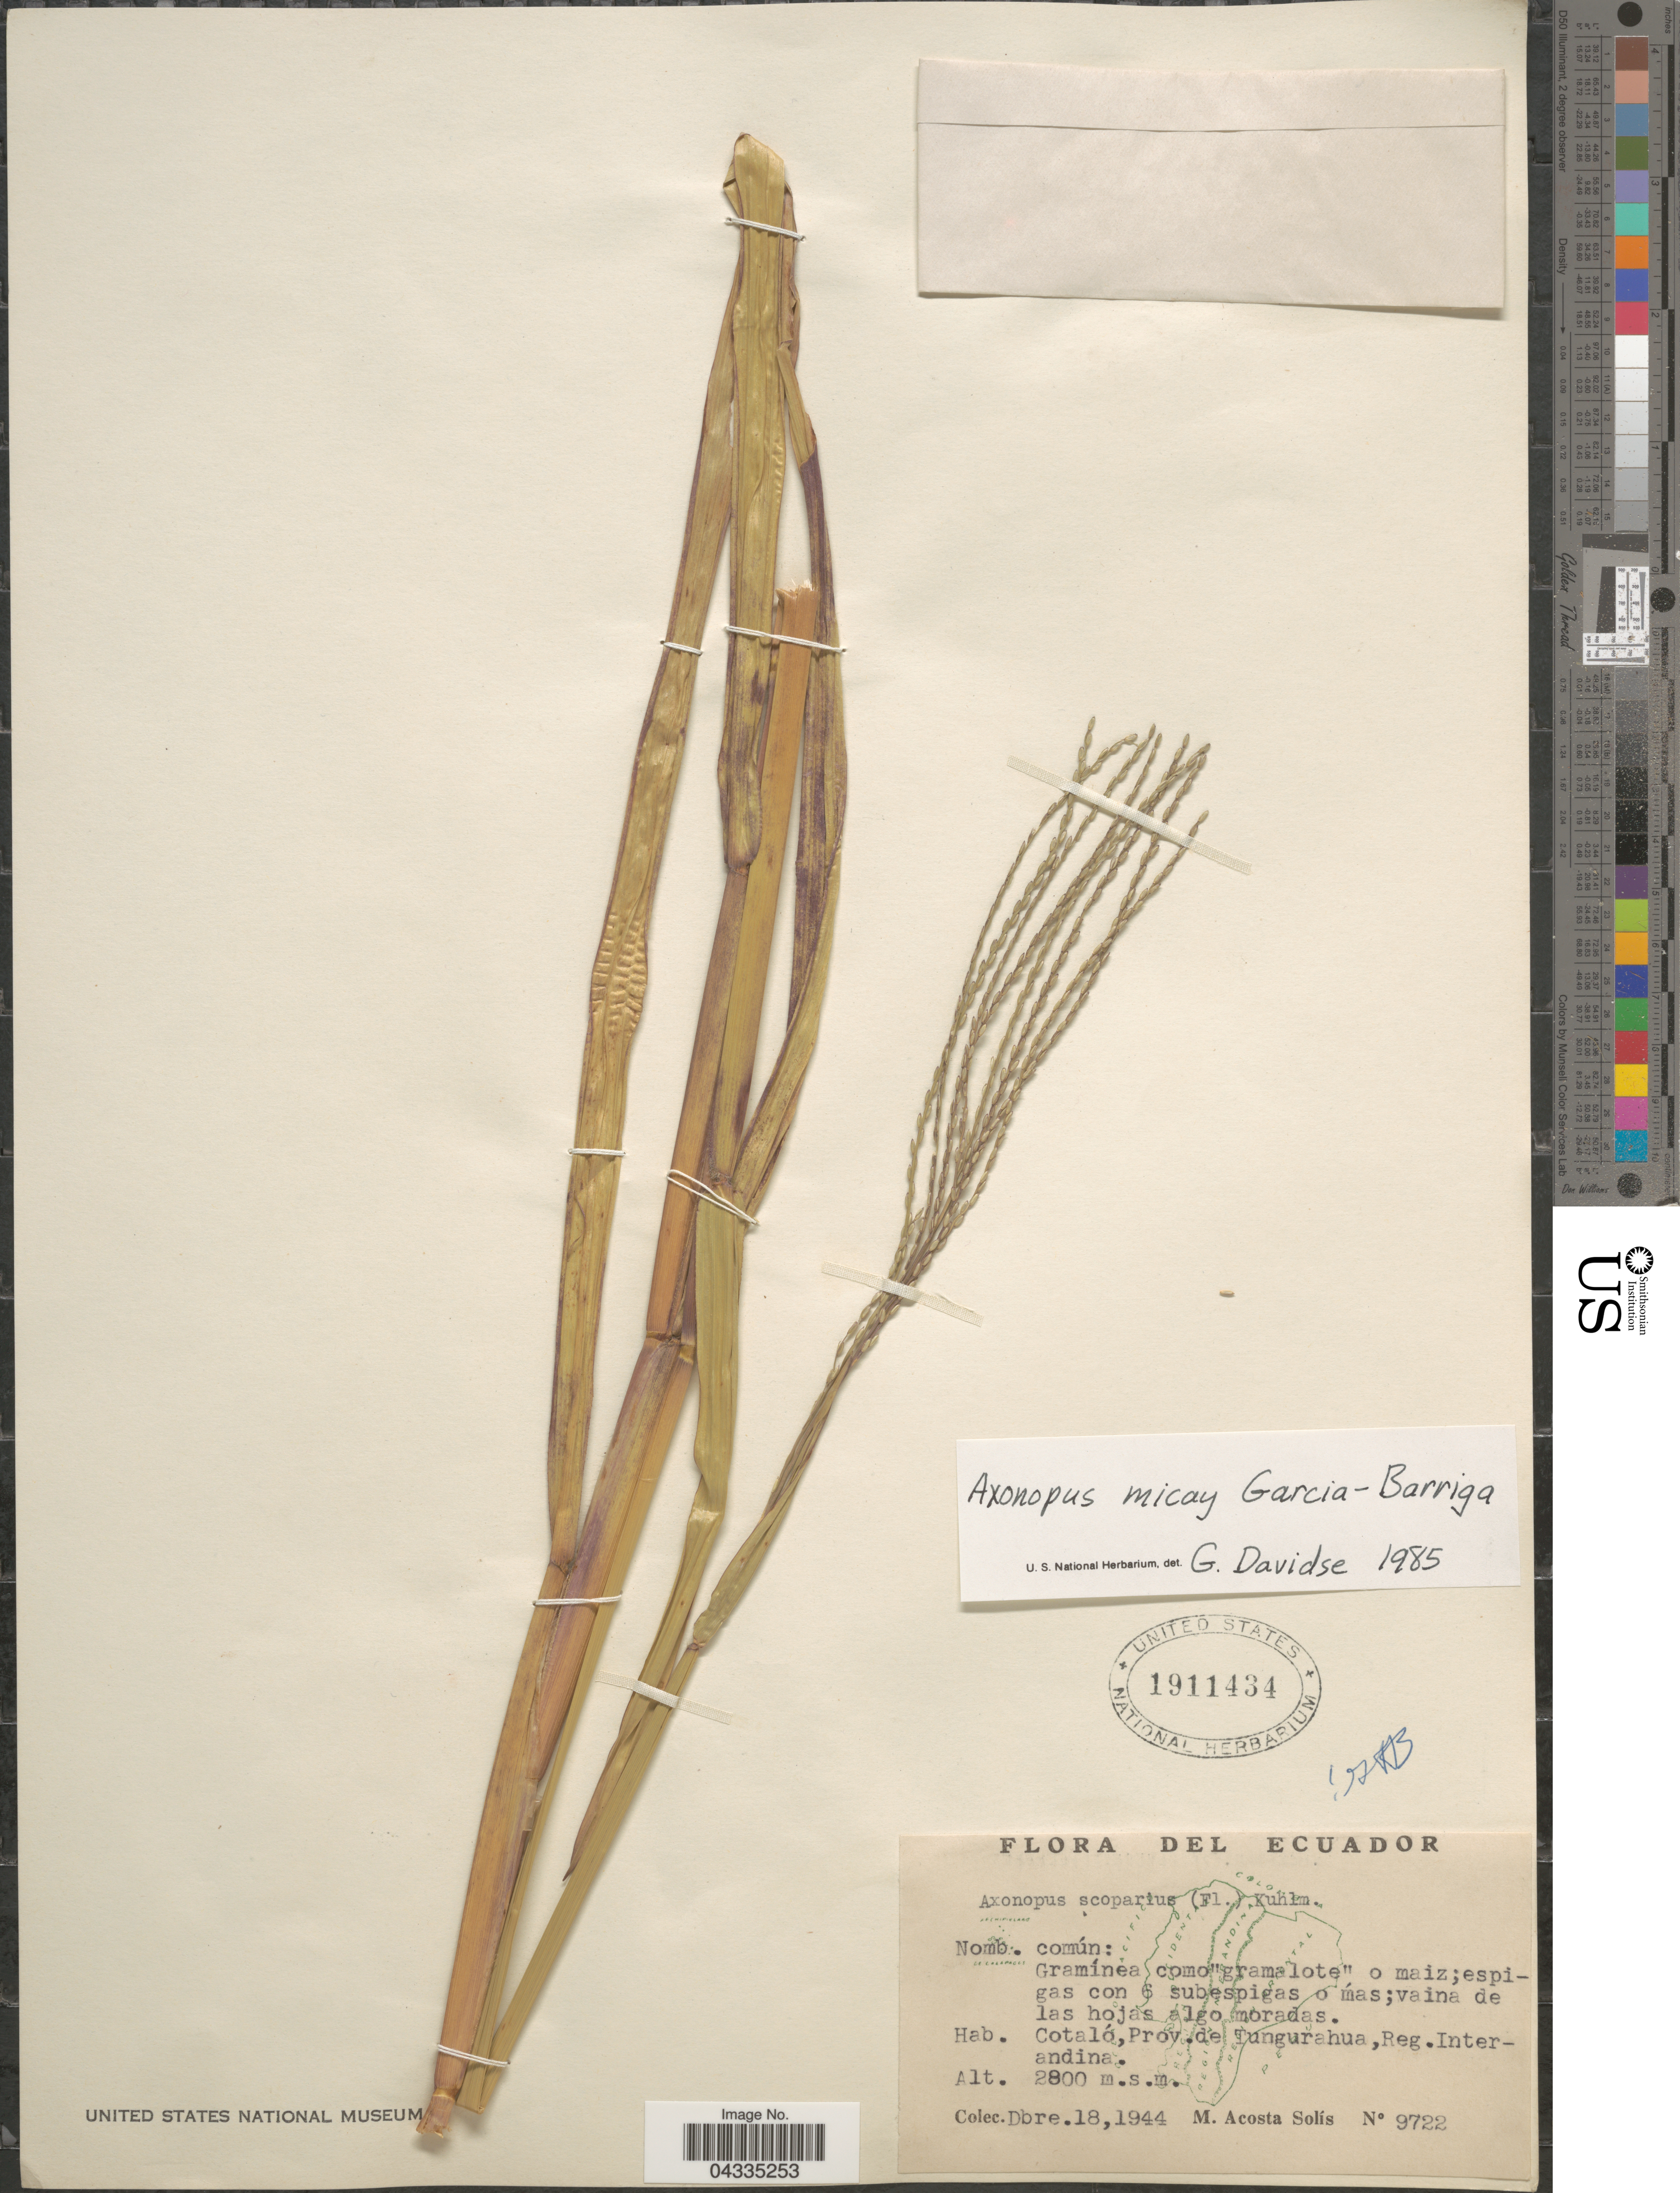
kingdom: Plantae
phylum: Tracheophyta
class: Liliopsida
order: Poales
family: Poaceae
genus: Axonopus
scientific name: Axonopus scoparius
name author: (Flüggé) Kuhlm.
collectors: M. Acosta Solis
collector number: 9722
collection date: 1944-12-18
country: Ecuador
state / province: Tungurahua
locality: Cotaló, Reg. Interandina.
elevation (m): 2800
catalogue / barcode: US 1911434